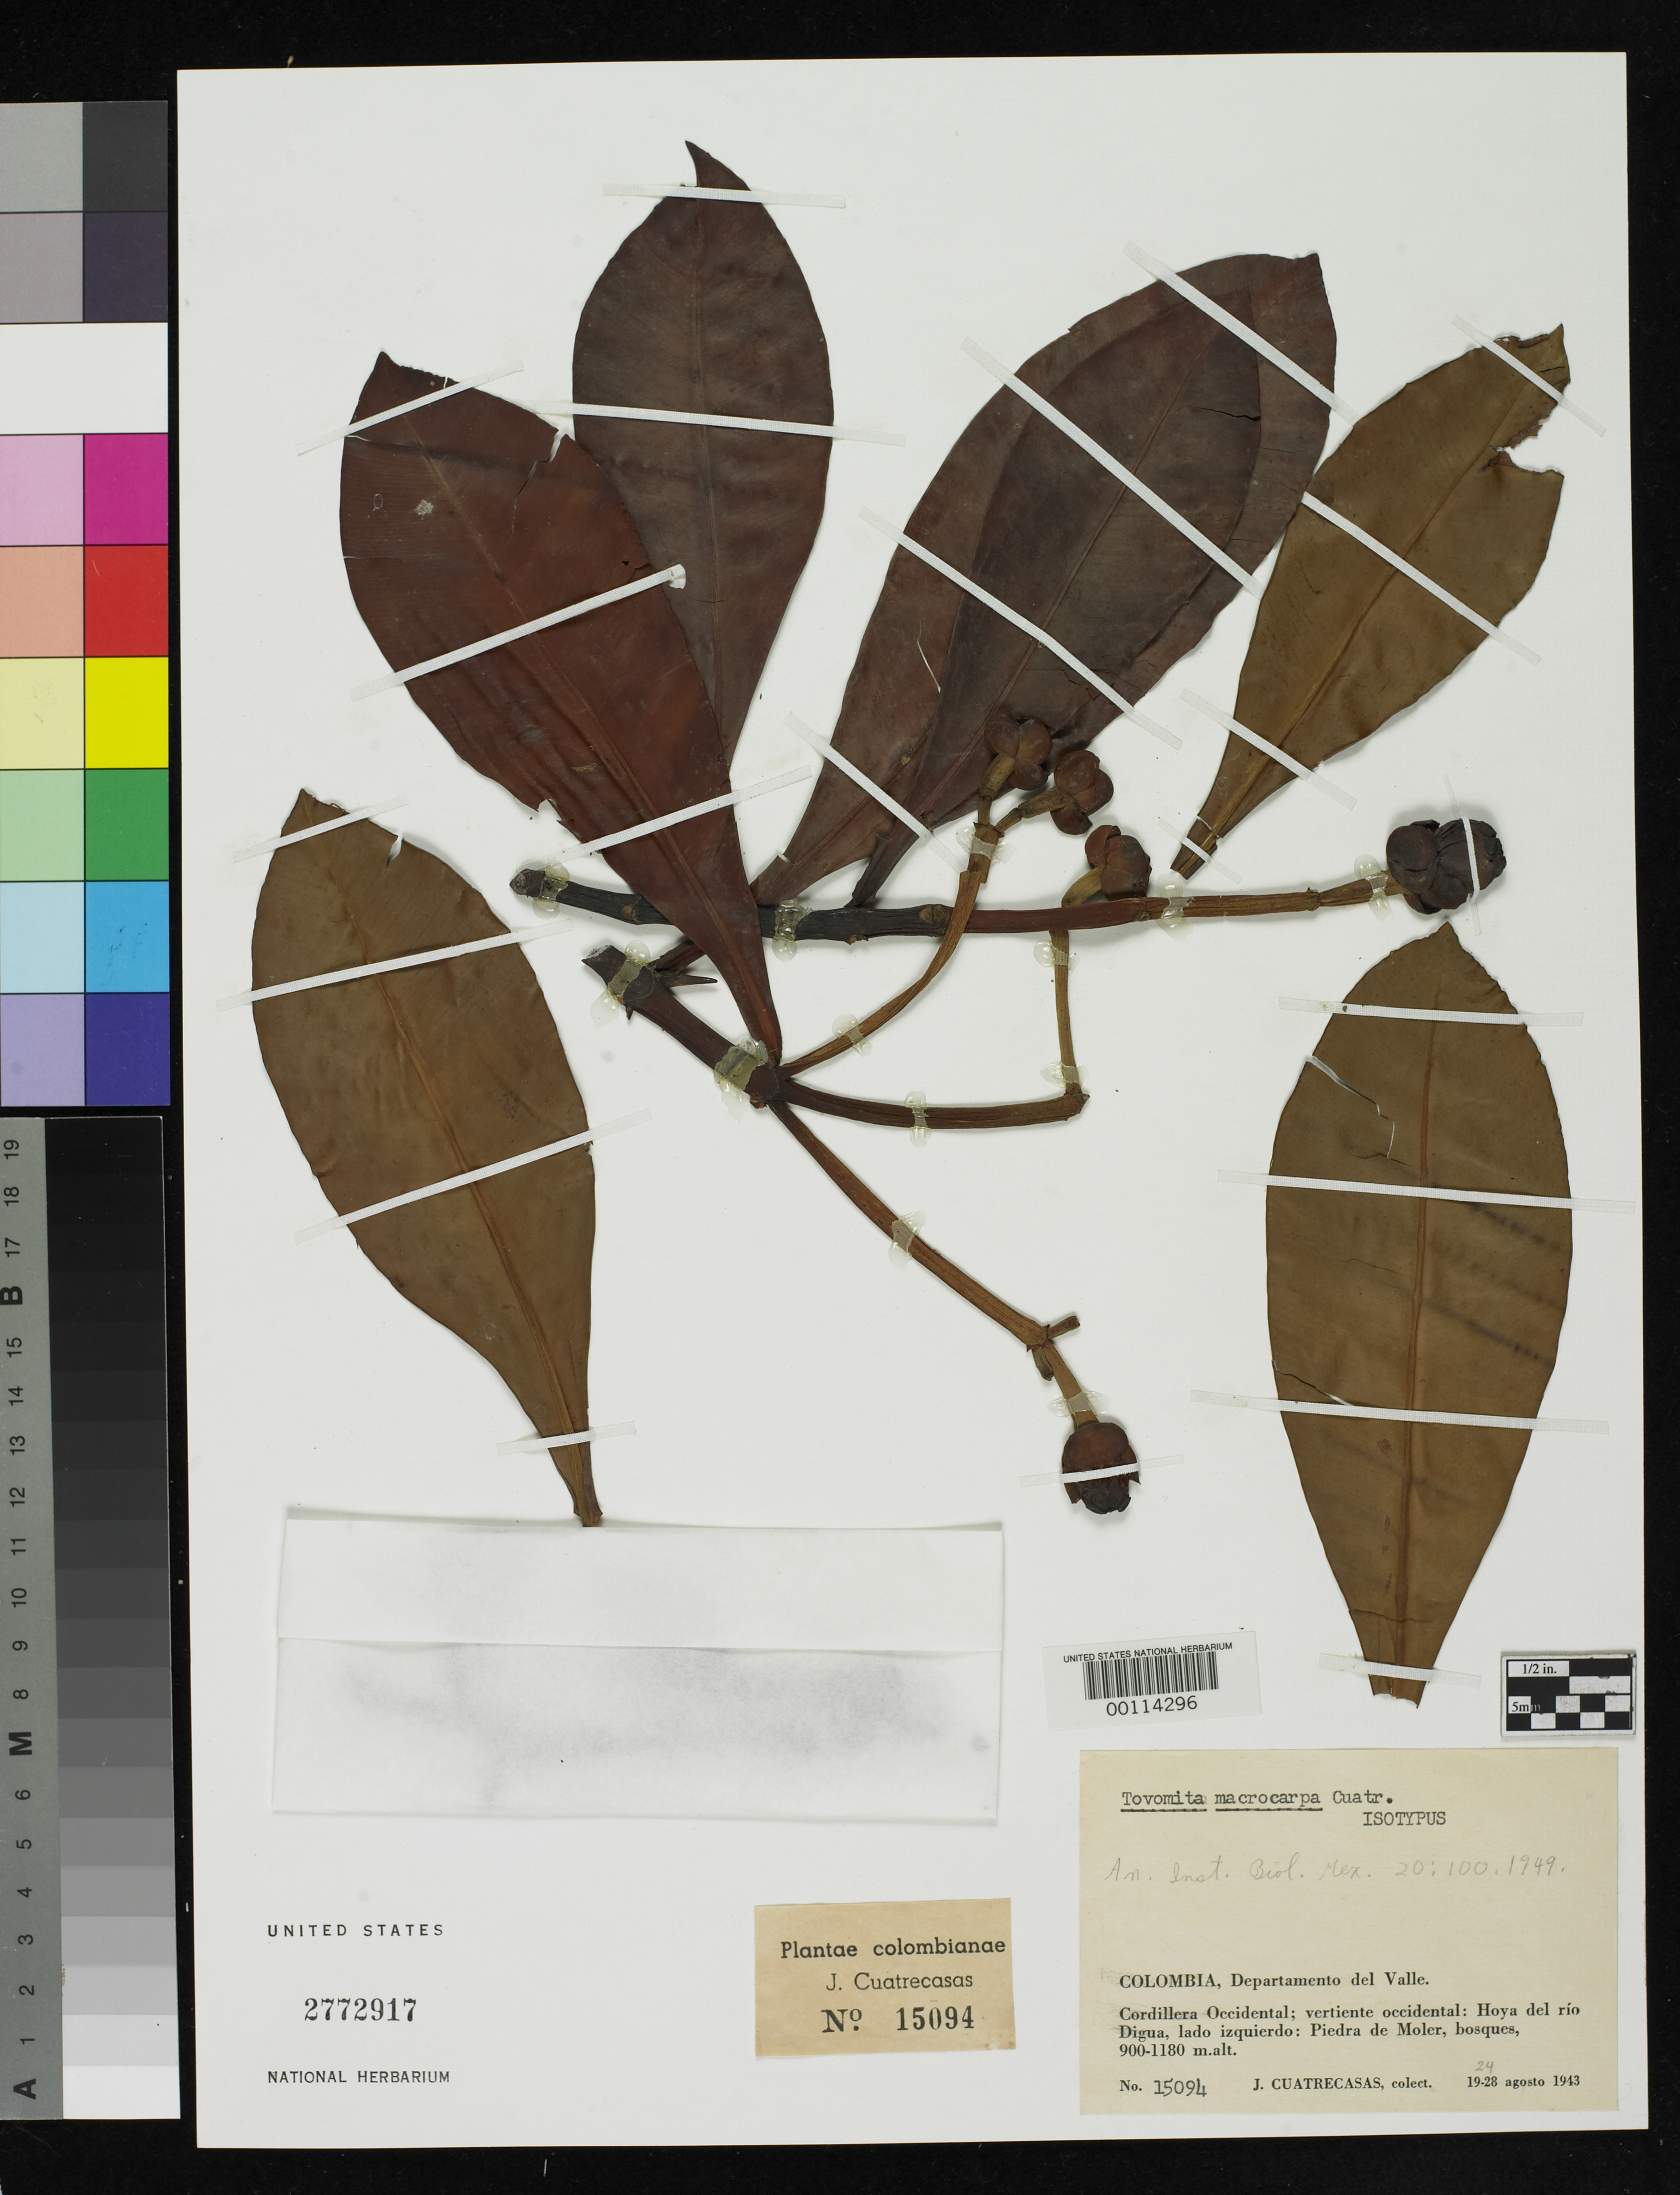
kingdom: Plantae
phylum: Tracheophyta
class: Magnoliopsida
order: Malpighiales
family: Clusiaceae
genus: Tovomita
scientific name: Tovomita macrocarpa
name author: Cuatrec.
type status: Isotype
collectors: J. Cuatrecasas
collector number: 15094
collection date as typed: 24 Aug 1943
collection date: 1943-08-24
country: Colombia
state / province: Valle del Cauca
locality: Hoya del Riodigua, Piedra de Moler.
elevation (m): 900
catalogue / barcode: US 2772917